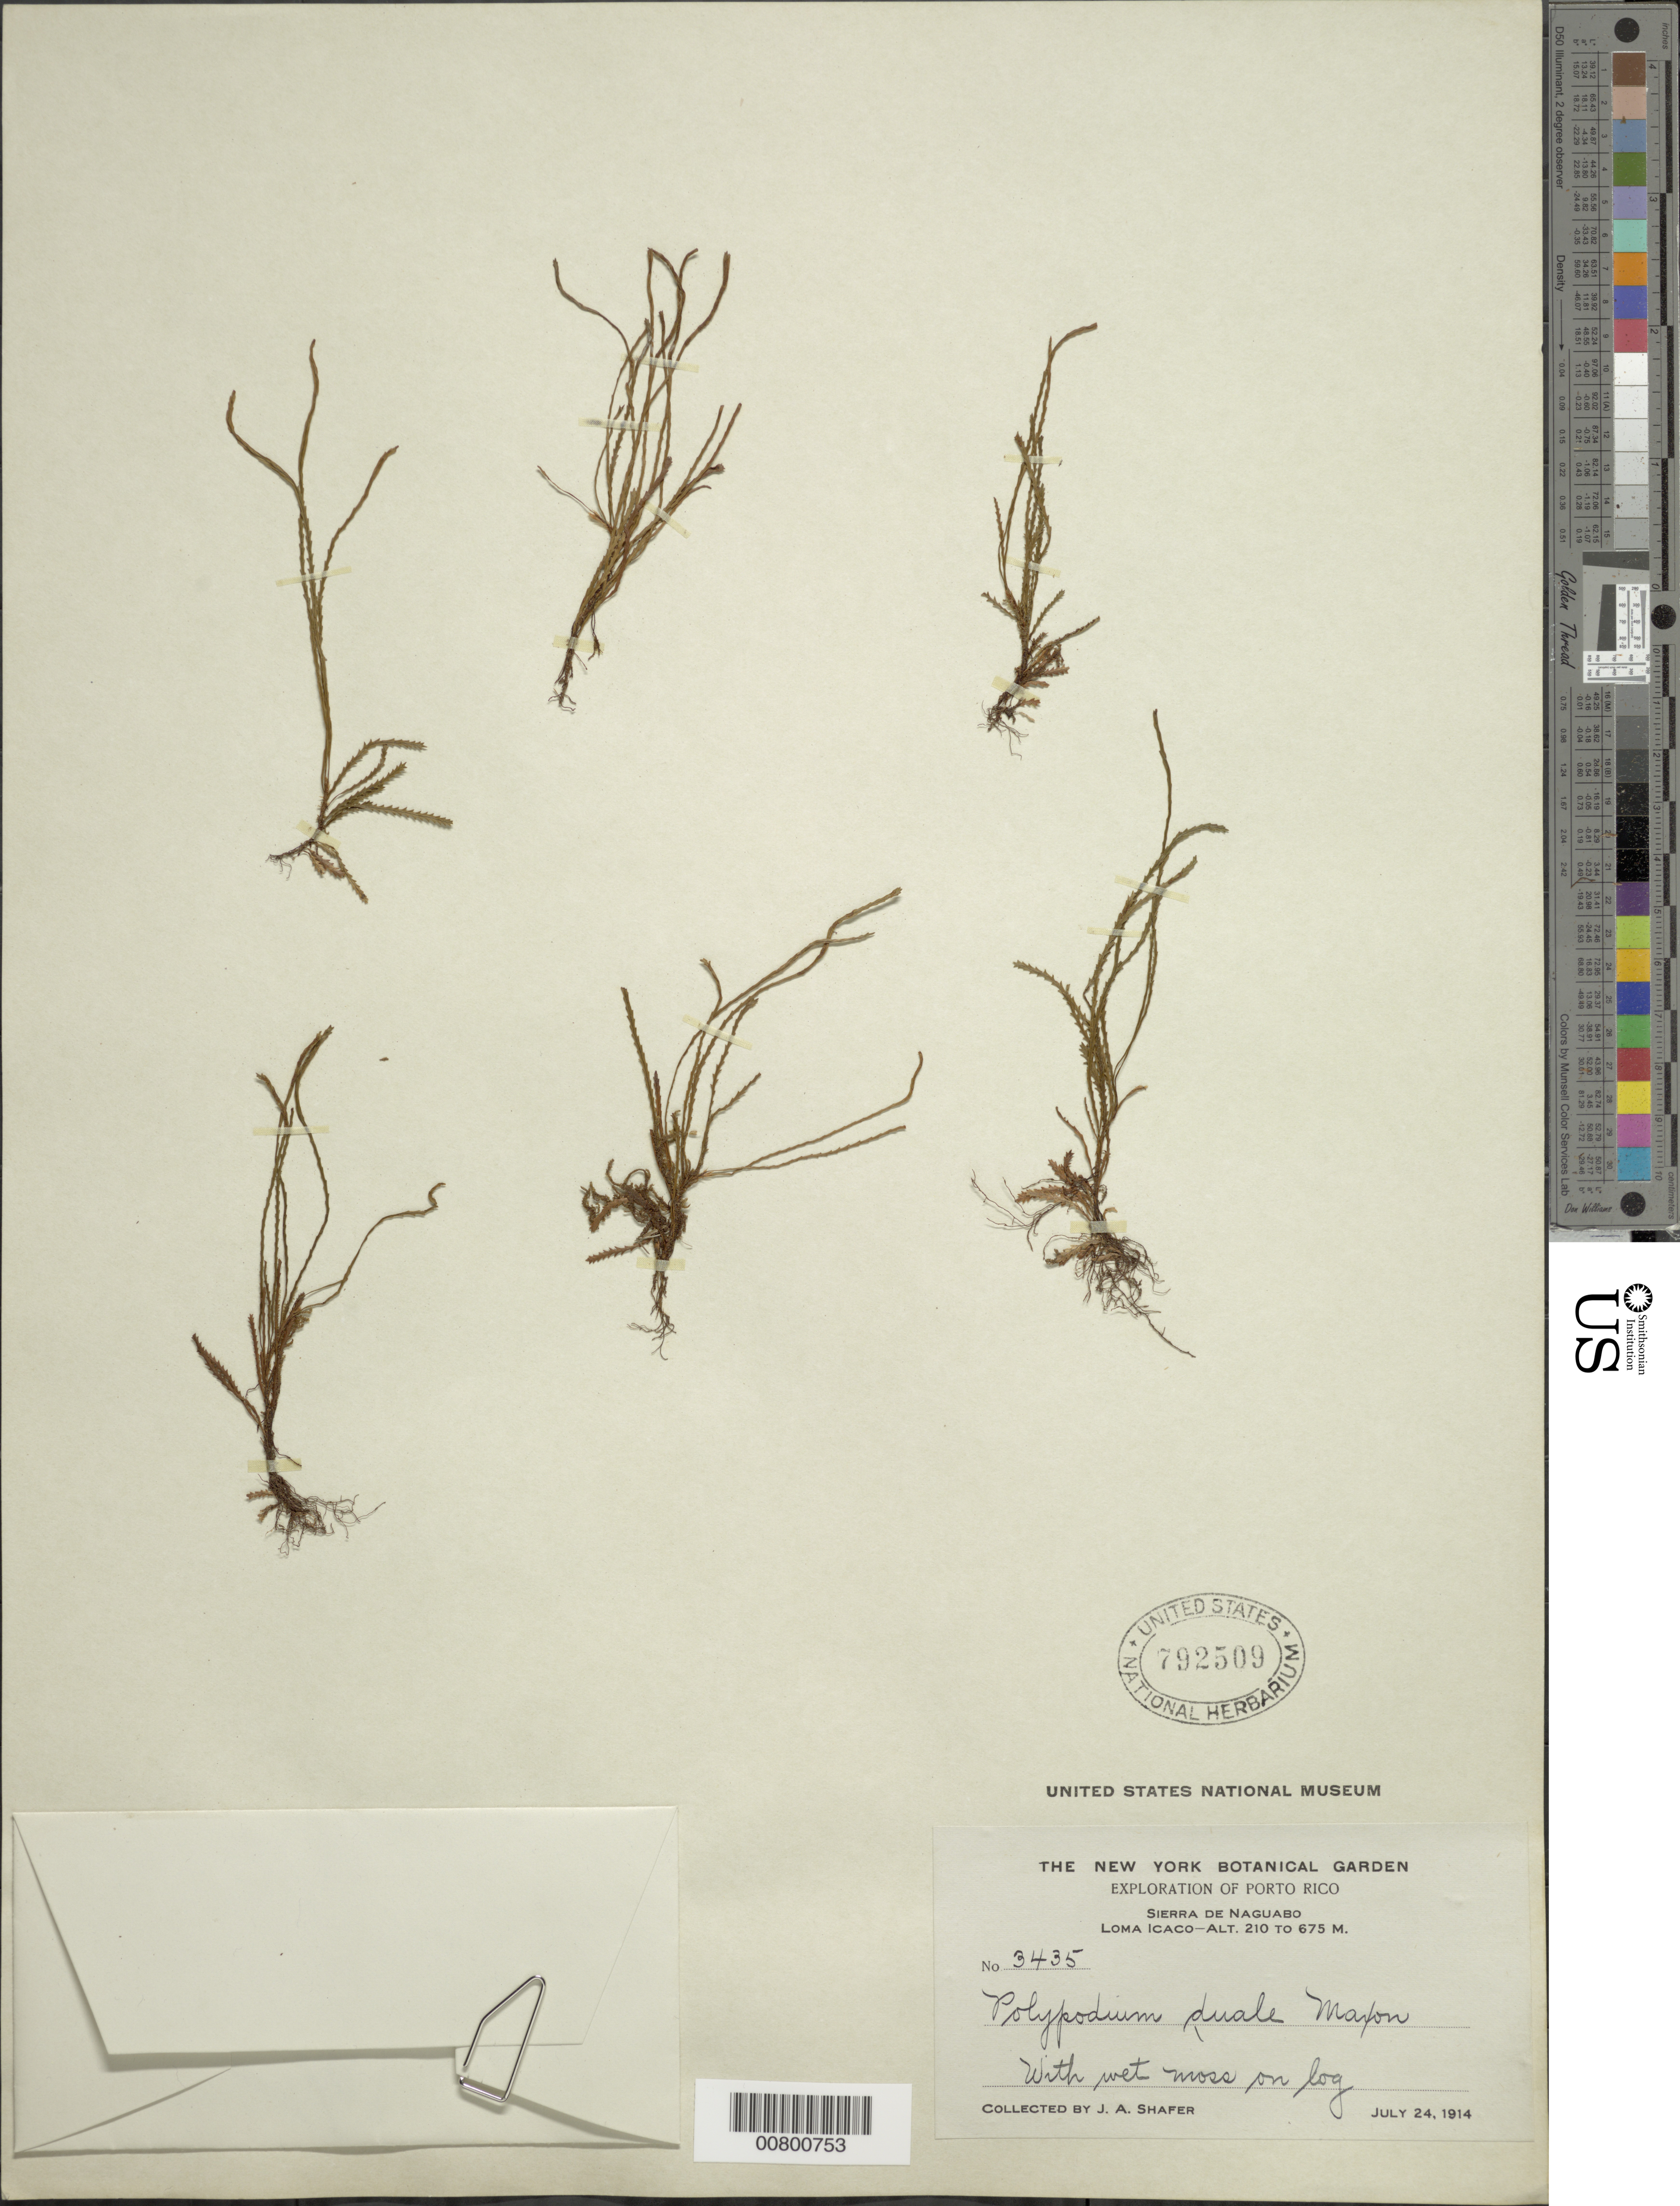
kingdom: Plantae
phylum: Tracheophyta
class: Polypodiopsida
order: Polypodiales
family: Polypodiaceae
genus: Cochlidium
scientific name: Cochlidium serrulatum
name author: (Sw.) L.E. Bishop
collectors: J. A. Shafer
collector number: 3435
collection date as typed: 24 Jul 1914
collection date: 1914-07-24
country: Puerto Rico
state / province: Naguabo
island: Puerto Rico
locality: Sierra de Naguabo, Loma Icaco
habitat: With wet moss on log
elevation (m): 210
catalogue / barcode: US 792509